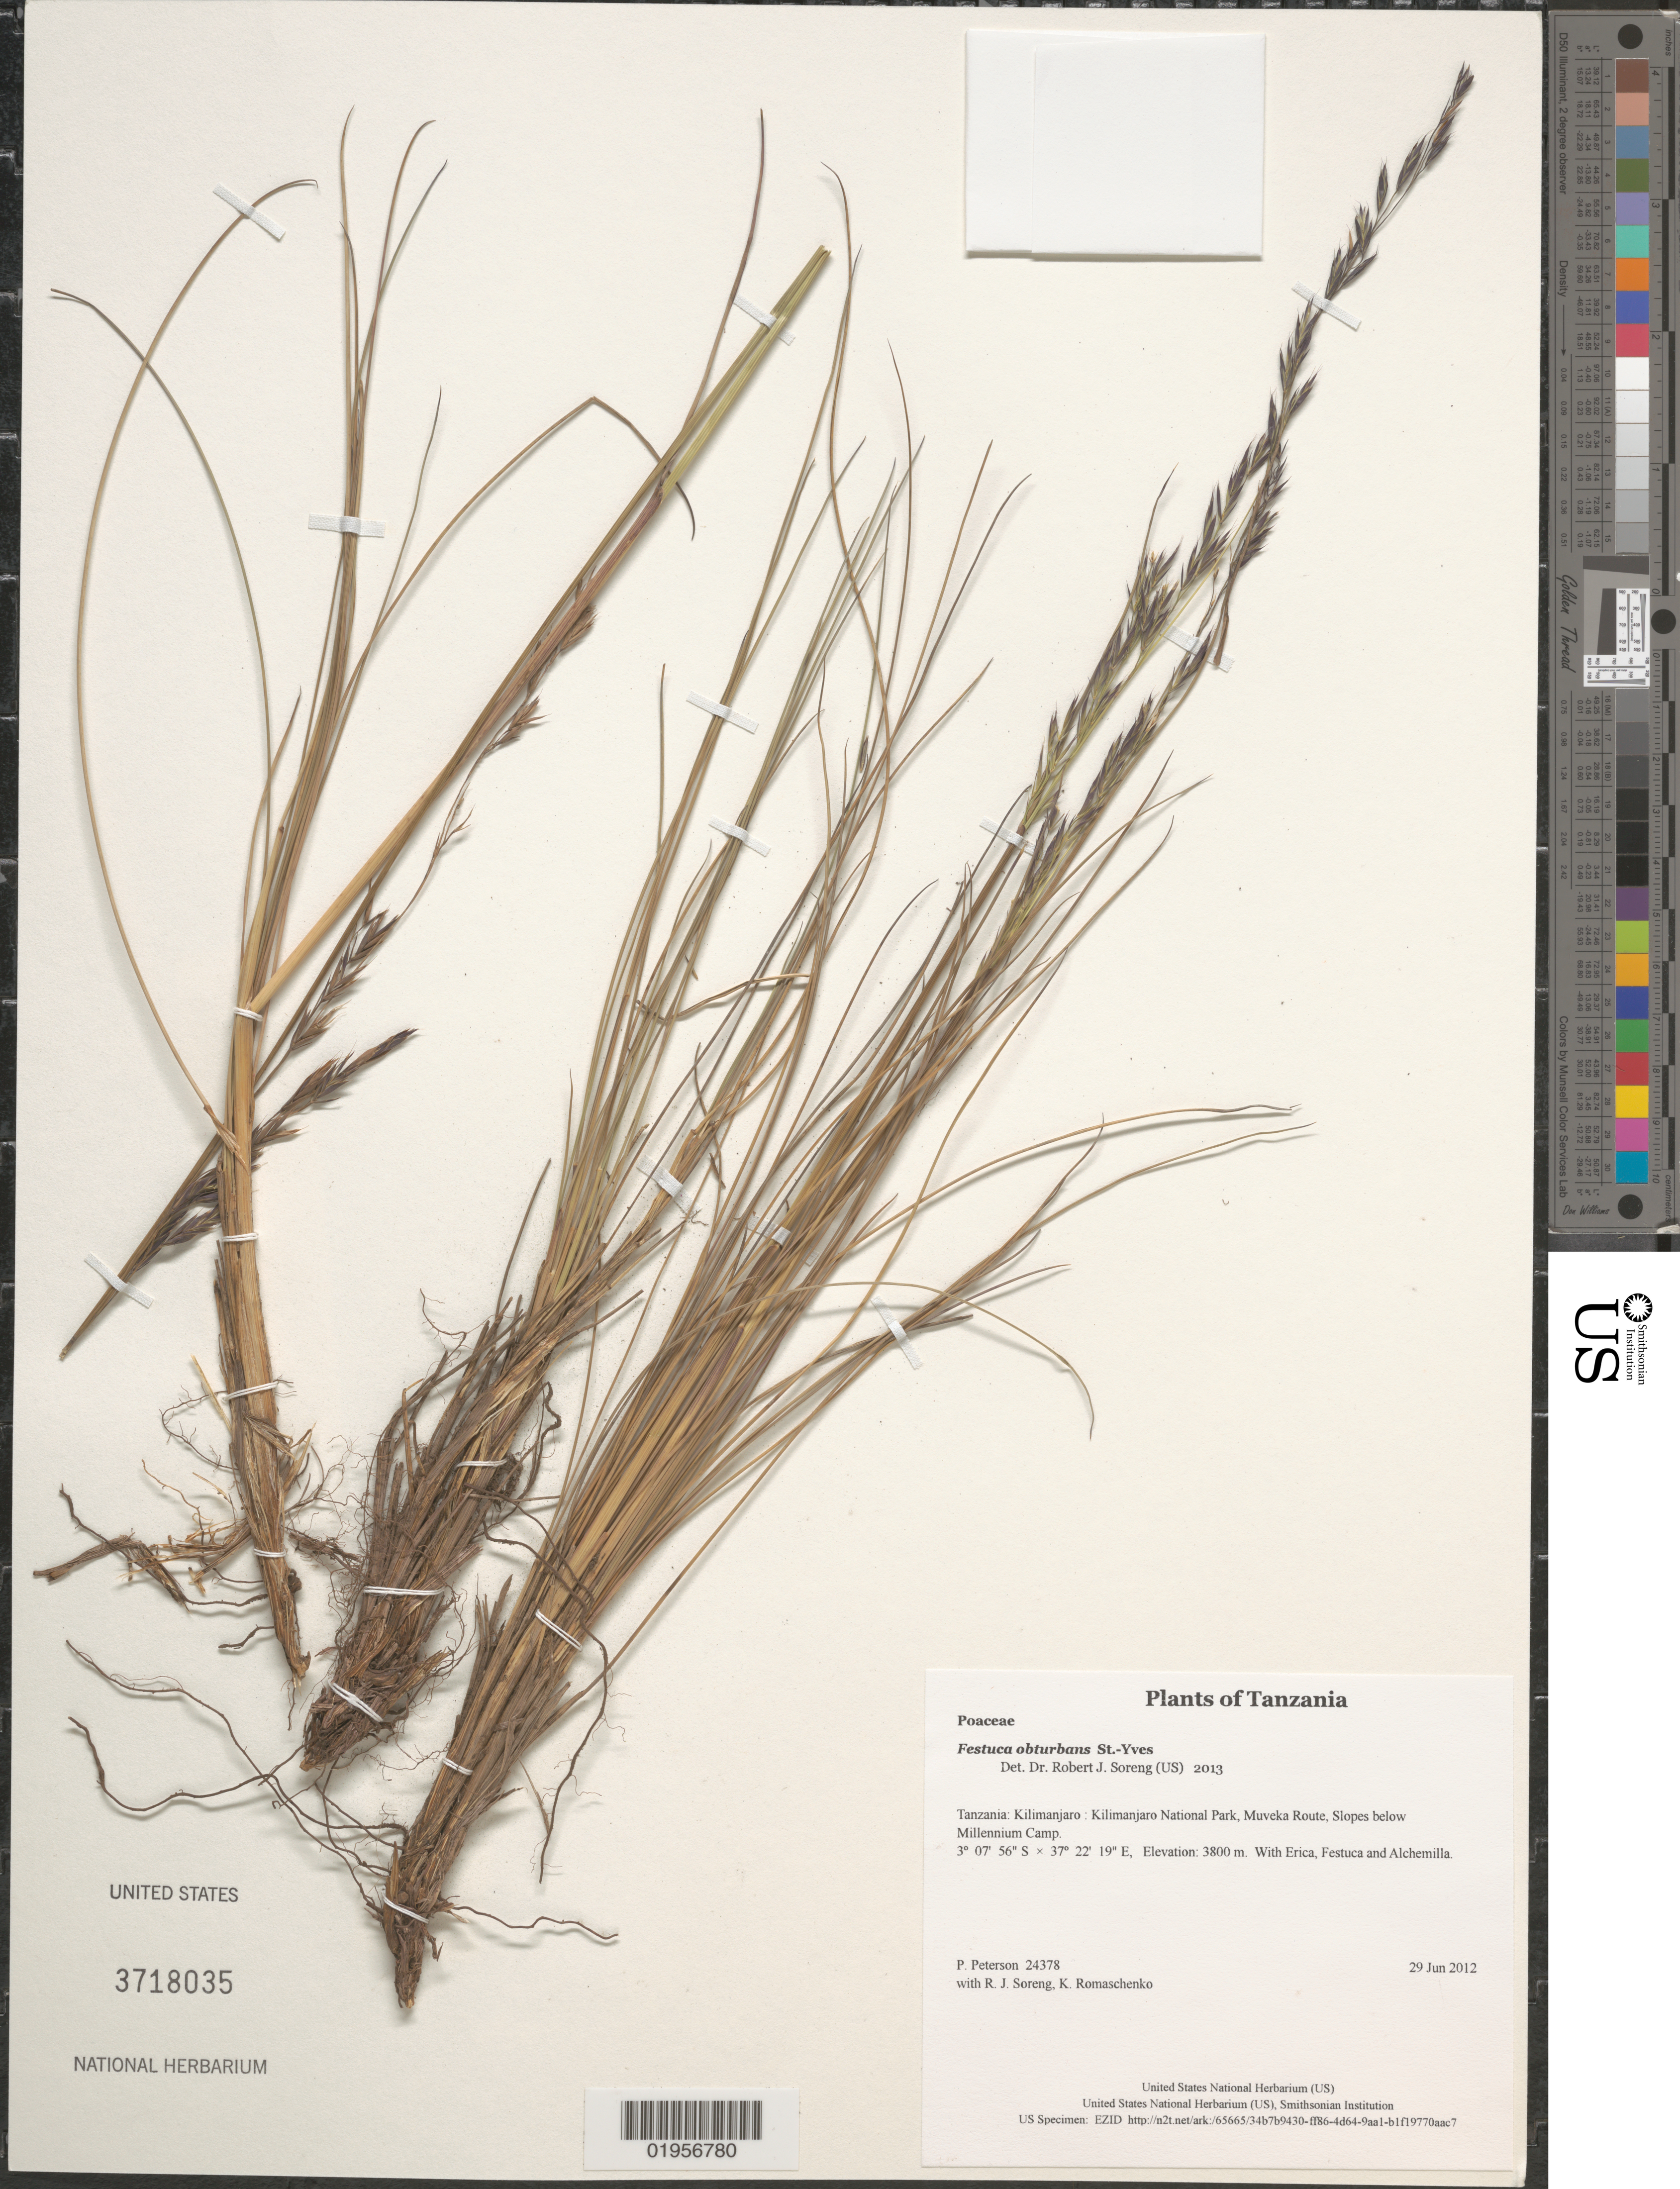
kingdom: Plantae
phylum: Tracheophyta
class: Liliopsida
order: Poales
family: Poaceae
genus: Festuca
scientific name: Festuca obturbans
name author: St.-Yves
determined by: Soreng, Robert J., Research Associate (BOT), Smithsonian Institution - National Museum of Natural History (UNITED STATES)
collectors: P. M. Peterson, R. J. Soreng & K. Romaschenko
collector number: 24378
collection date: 2012-06-29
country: Tanzania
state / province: Kilimanjaro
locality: Kilimanjaro National Park, Muveka Route, Slopes below Millennium Camp.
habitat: With Erica, Festuca and Alchemilla.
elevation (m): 3800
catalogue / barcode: US 3718035